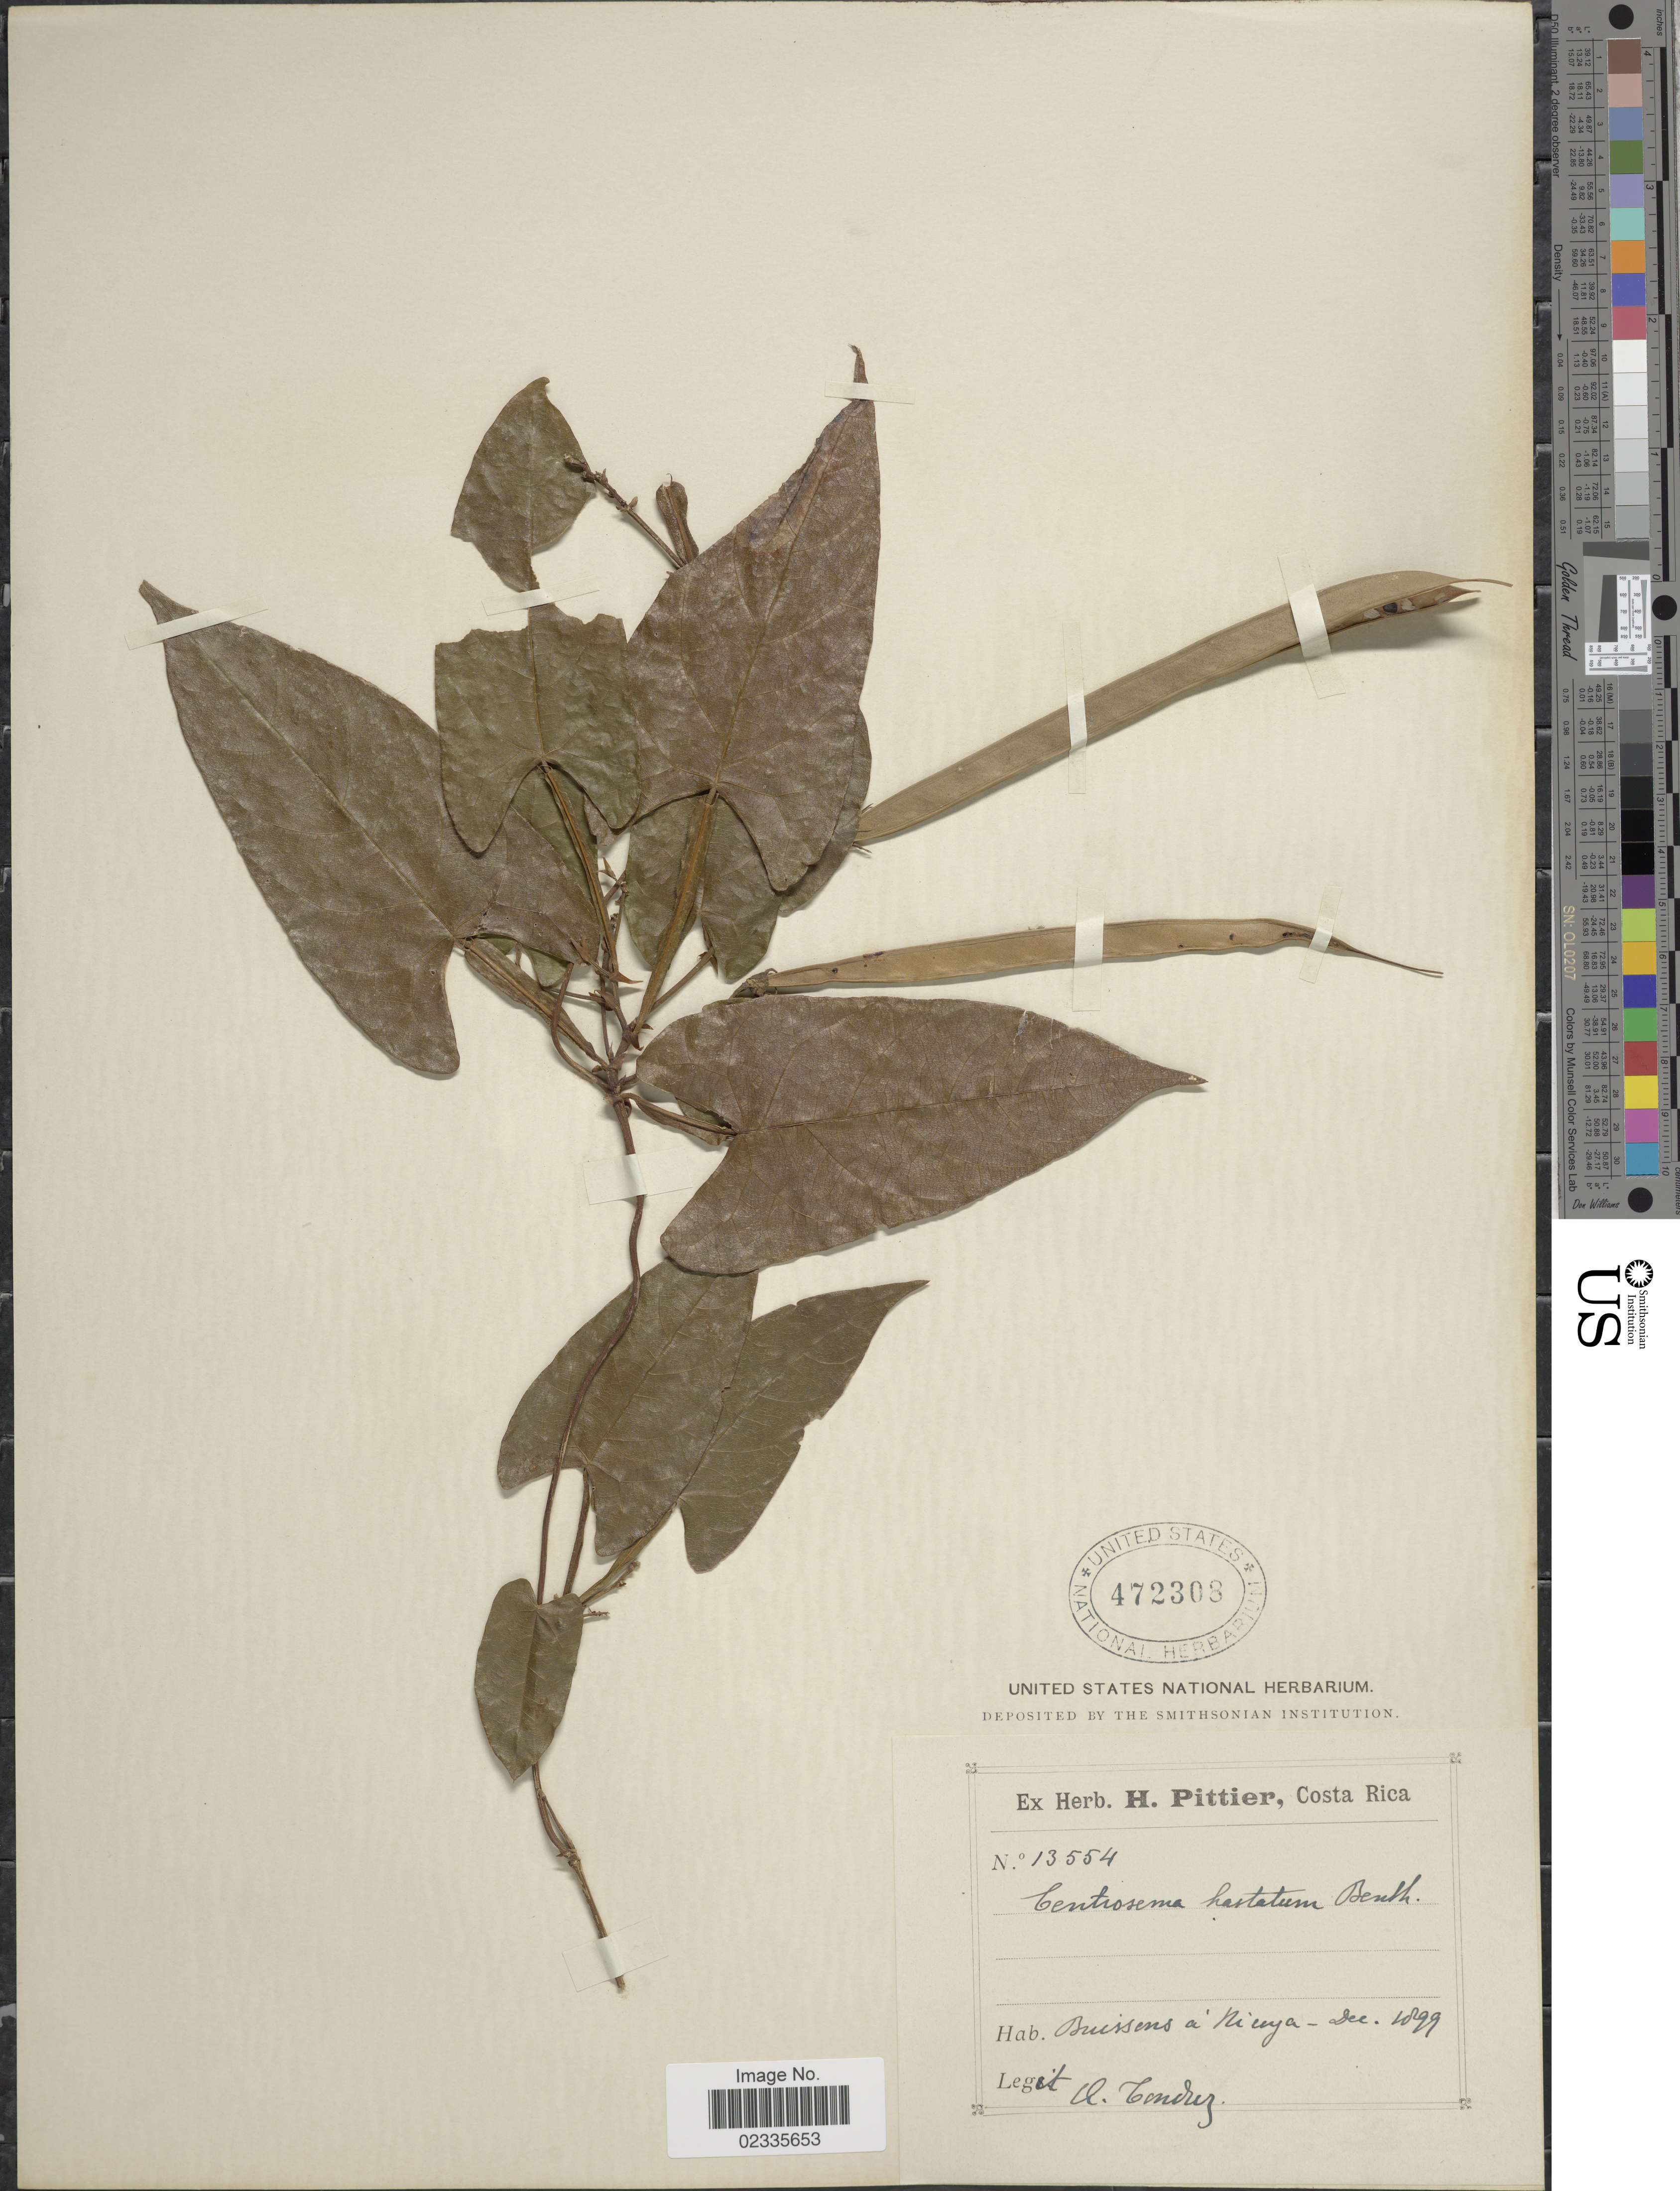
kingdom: Plantae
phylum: Tracheophyta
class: Magnoliopsida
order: Fabales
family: Fabaceae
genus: Centrosema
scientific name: Centrosema sagittata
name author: (Kunth) Rose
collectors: A. Tonduz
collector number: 13554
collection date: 1899-12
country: Costa Rica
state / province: Guanacaste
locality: Buissons a Nicoya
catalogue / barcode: US 472308